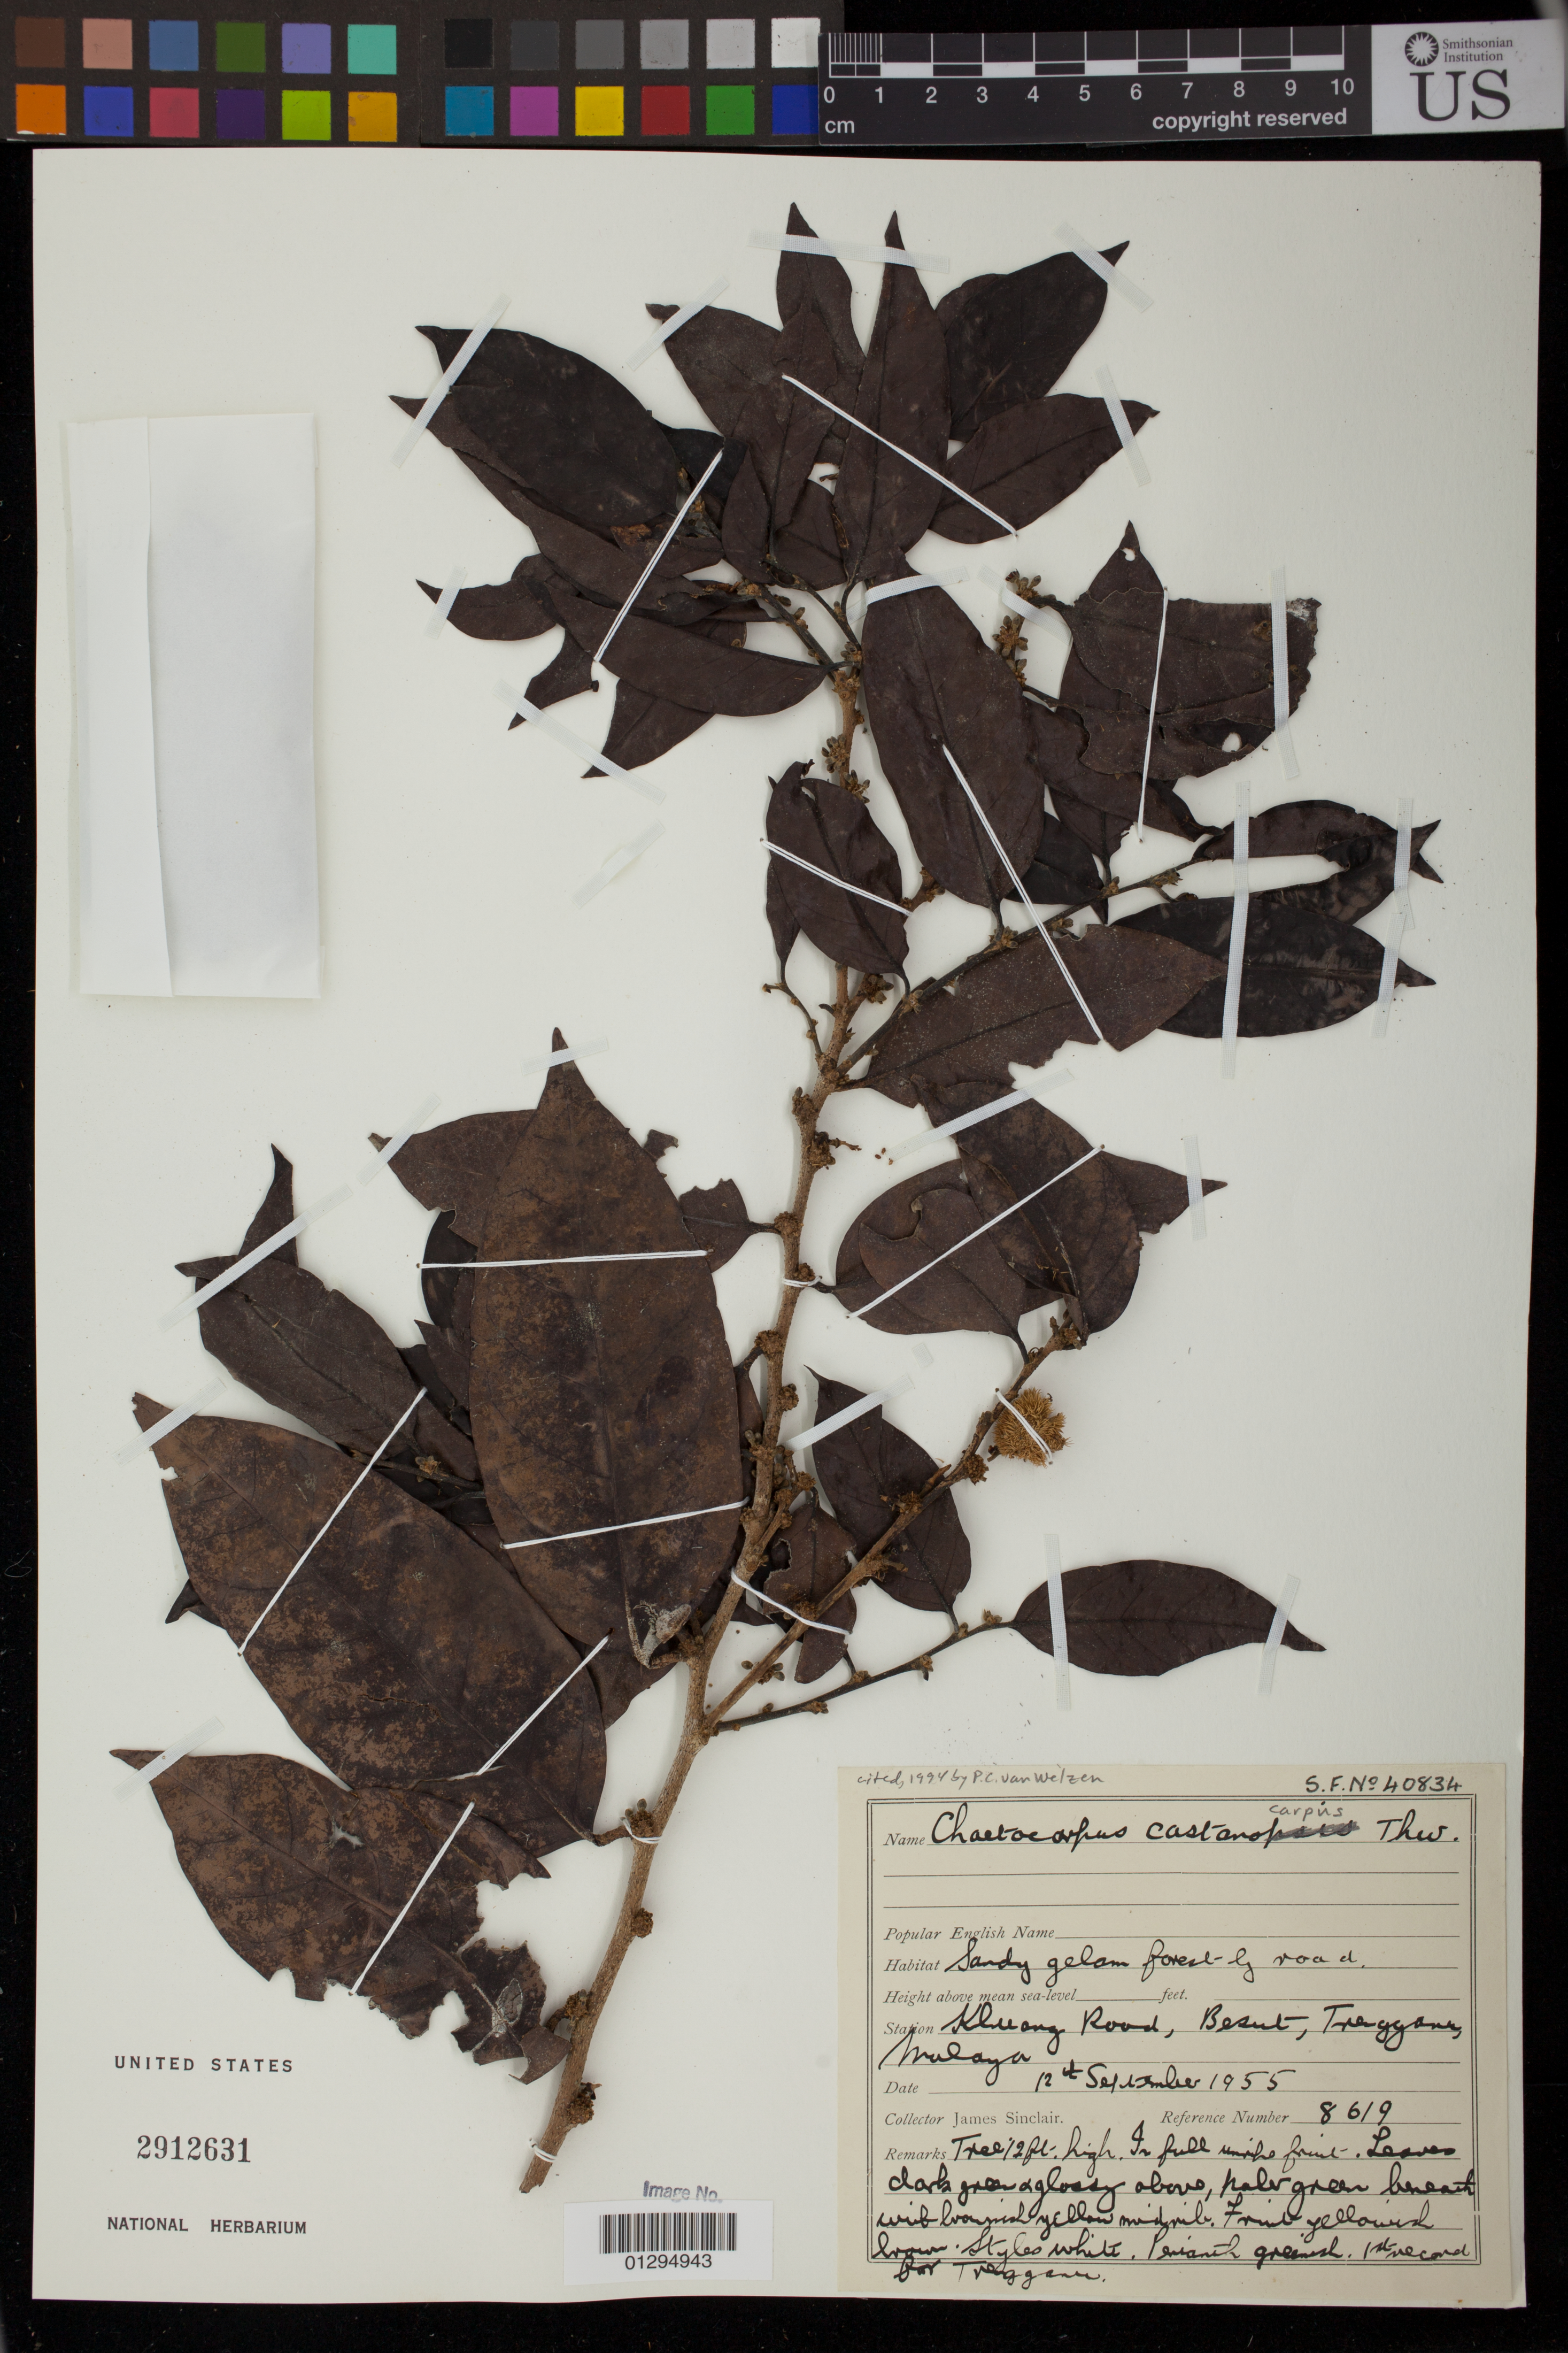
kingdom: Plantae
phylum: Tracheophyta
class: Magnoliopsida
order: Malpighiales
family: Peraceae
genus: Chaetocarpus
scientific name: Chaetocarpus castanocarpus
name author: (Roxb.) Thwaites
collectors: J. Sinclair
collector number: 8619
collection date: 1955-09-12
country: Malaysia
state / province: Terengganu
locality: Kluang Road, Besut, Tregganr, Malaya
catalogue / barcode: US 2912631